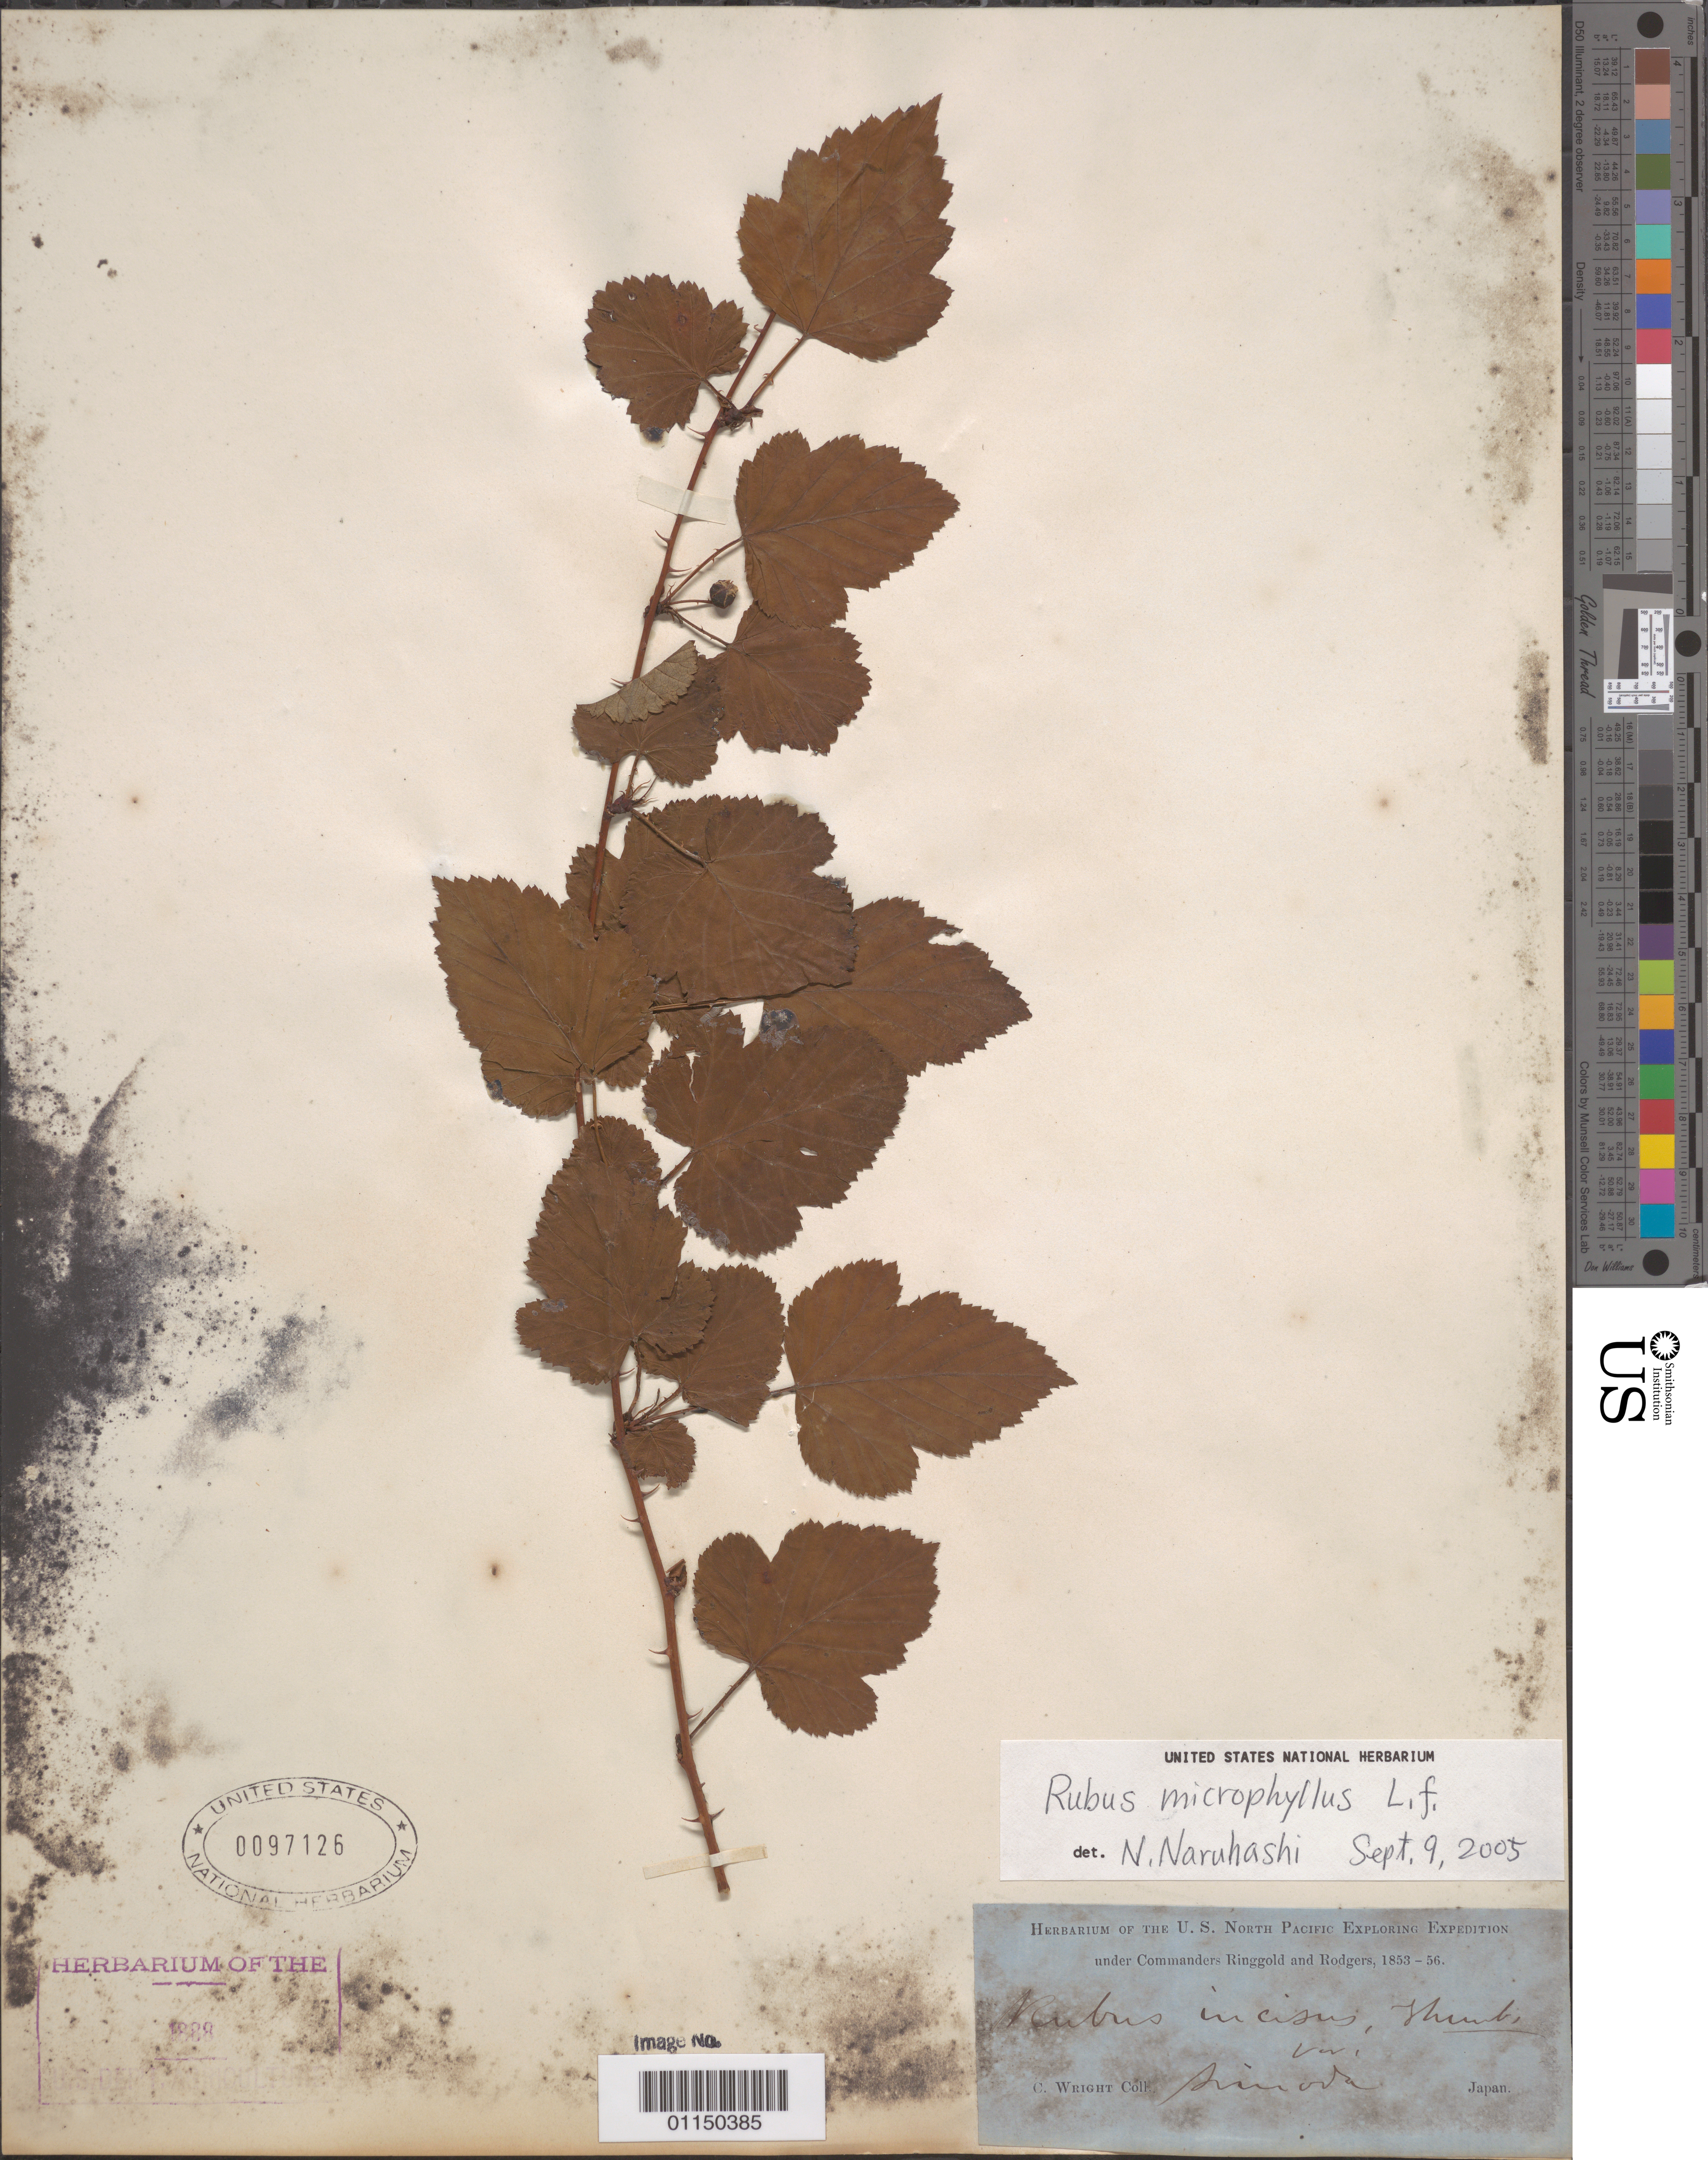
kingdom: Plantae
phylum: Tracheophyta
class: Magnoliopsida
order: Rosales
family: Rosaceae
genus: Rubus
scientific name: Rubus microphyllus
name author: L. f.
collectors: C. Wright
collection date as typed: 1853 to -- -- 1856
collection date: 1853/1856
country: Japan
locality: Simoda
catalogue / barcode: US 97126